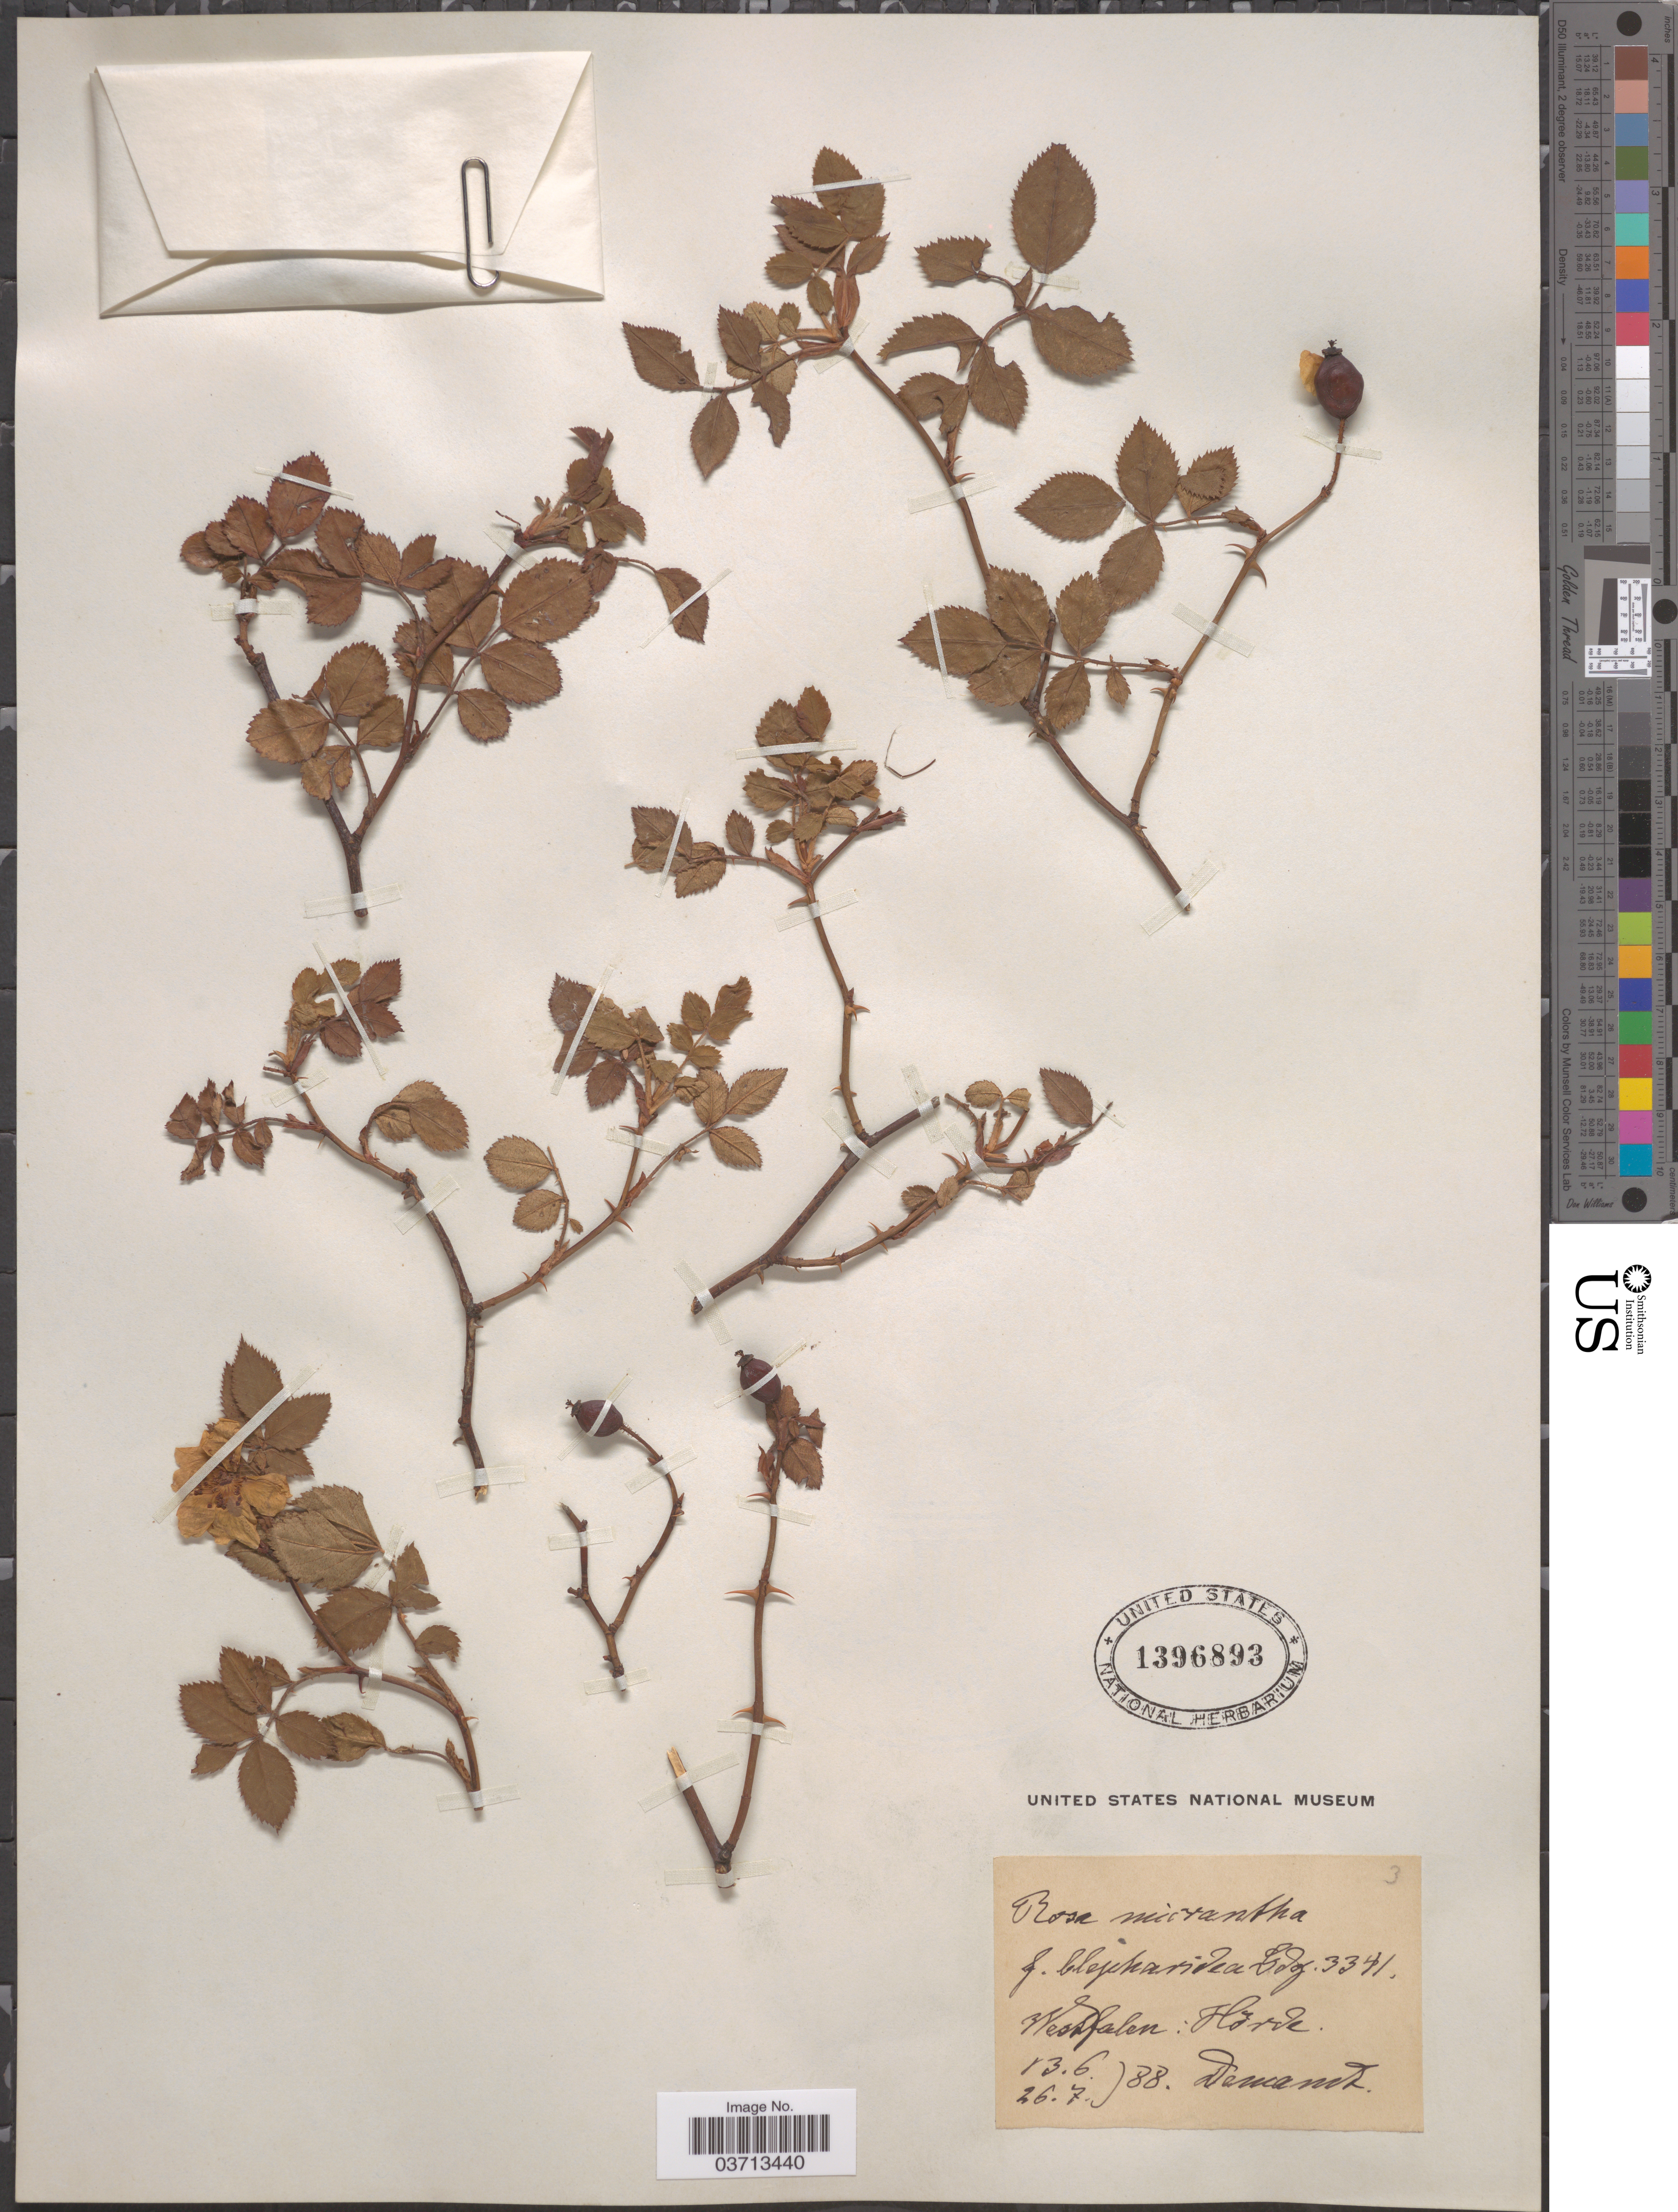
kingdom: Plantae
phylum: Tracheophyta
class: Magnoliopsida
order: Rosales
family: Rosaceae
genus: Rosa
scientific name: Rosa micrantha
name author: Borrer ex Small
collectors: -. Demandt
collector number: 3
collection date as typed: Transcribed d/m/y: 13/6/88 to 26/7/88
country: Germany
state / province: Nordrhein-Westfalen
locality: Westfalen: Hõrde.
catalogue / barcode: US 1396893